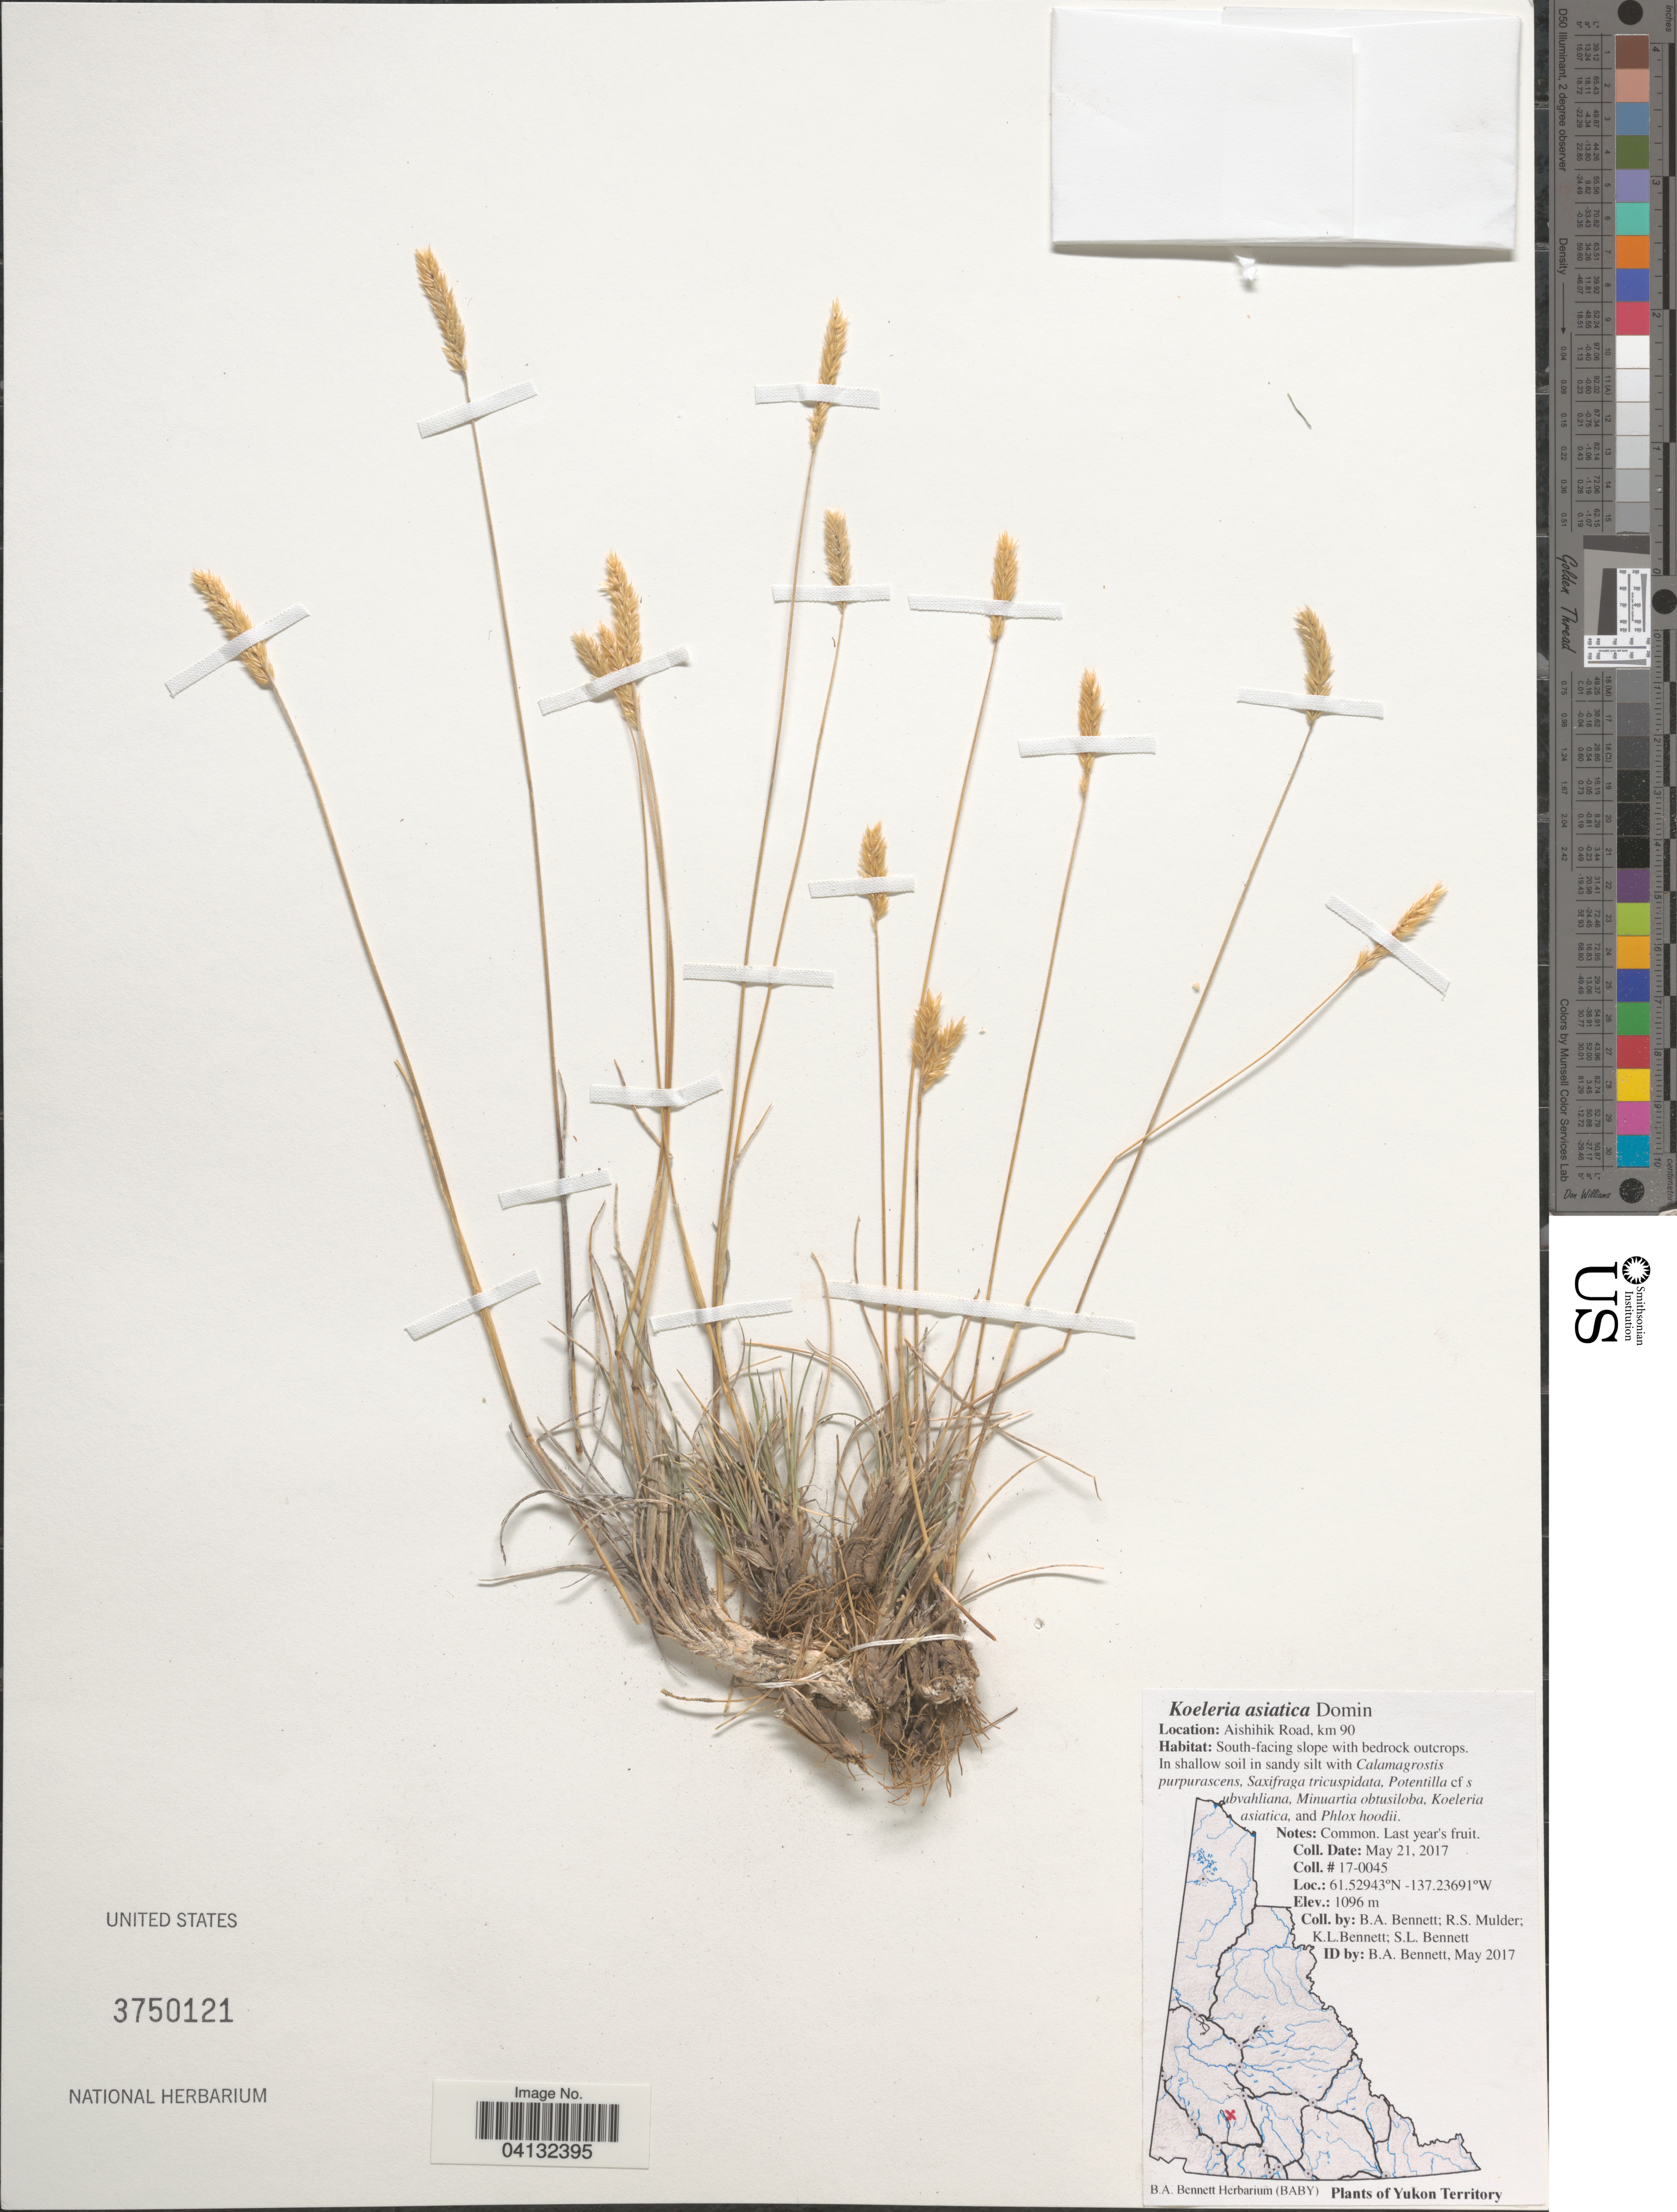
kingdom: Plantae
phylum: Tracheophyta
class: Liliopsida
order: Poales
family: Poaceae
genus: Koeleria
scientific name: Koeleria asiatica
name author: Domin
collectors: B. A. Bennett, R. Mulder, K. Bennett & S. Bennett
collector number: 17-0045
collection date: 2017-05-21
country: Canada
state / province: Yukon Territory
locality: Aishihik Road, km 90.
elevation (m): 1096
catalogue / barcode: US 3750121